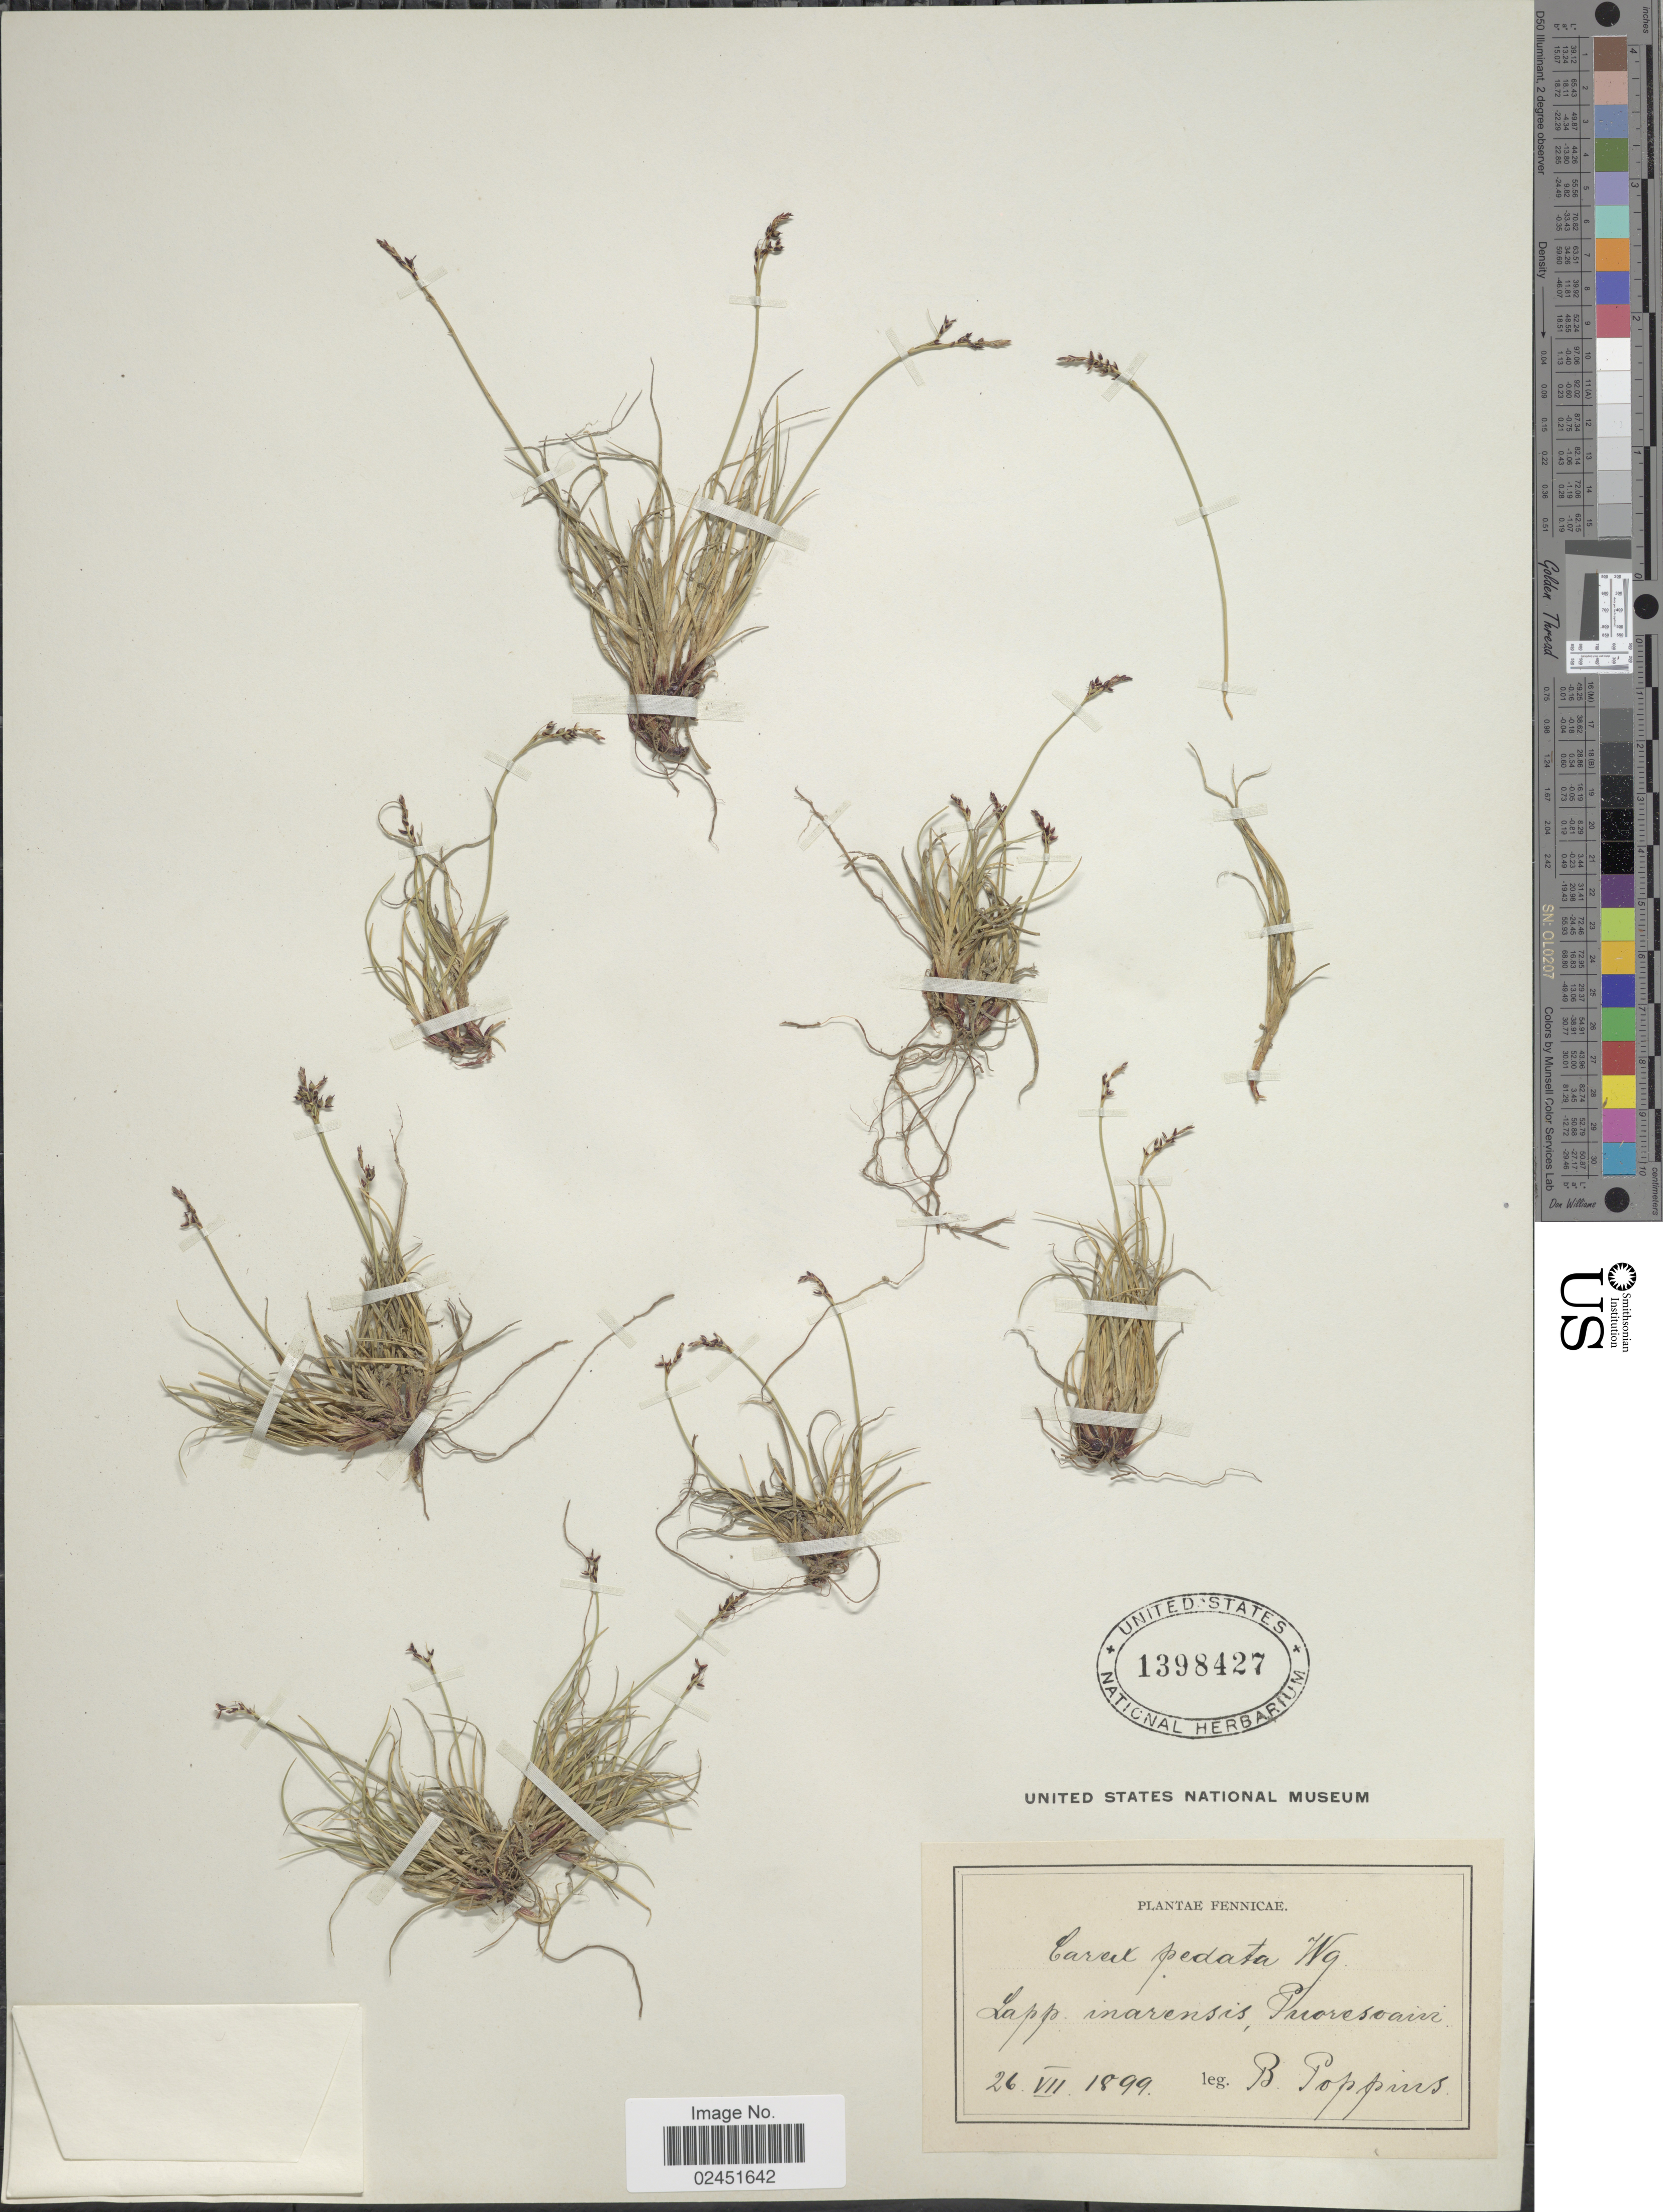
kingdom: Plantae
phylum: Tracheophyta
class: Liliopsida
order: Poales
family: Cyperaceae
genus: Carex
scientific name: Carex glacialis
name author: Mack.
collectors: B. Poppins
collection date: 1899-07-26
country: Finland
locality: Lapp. inarensis, Tuoresoam [interpreted]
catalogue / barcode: US 1398427